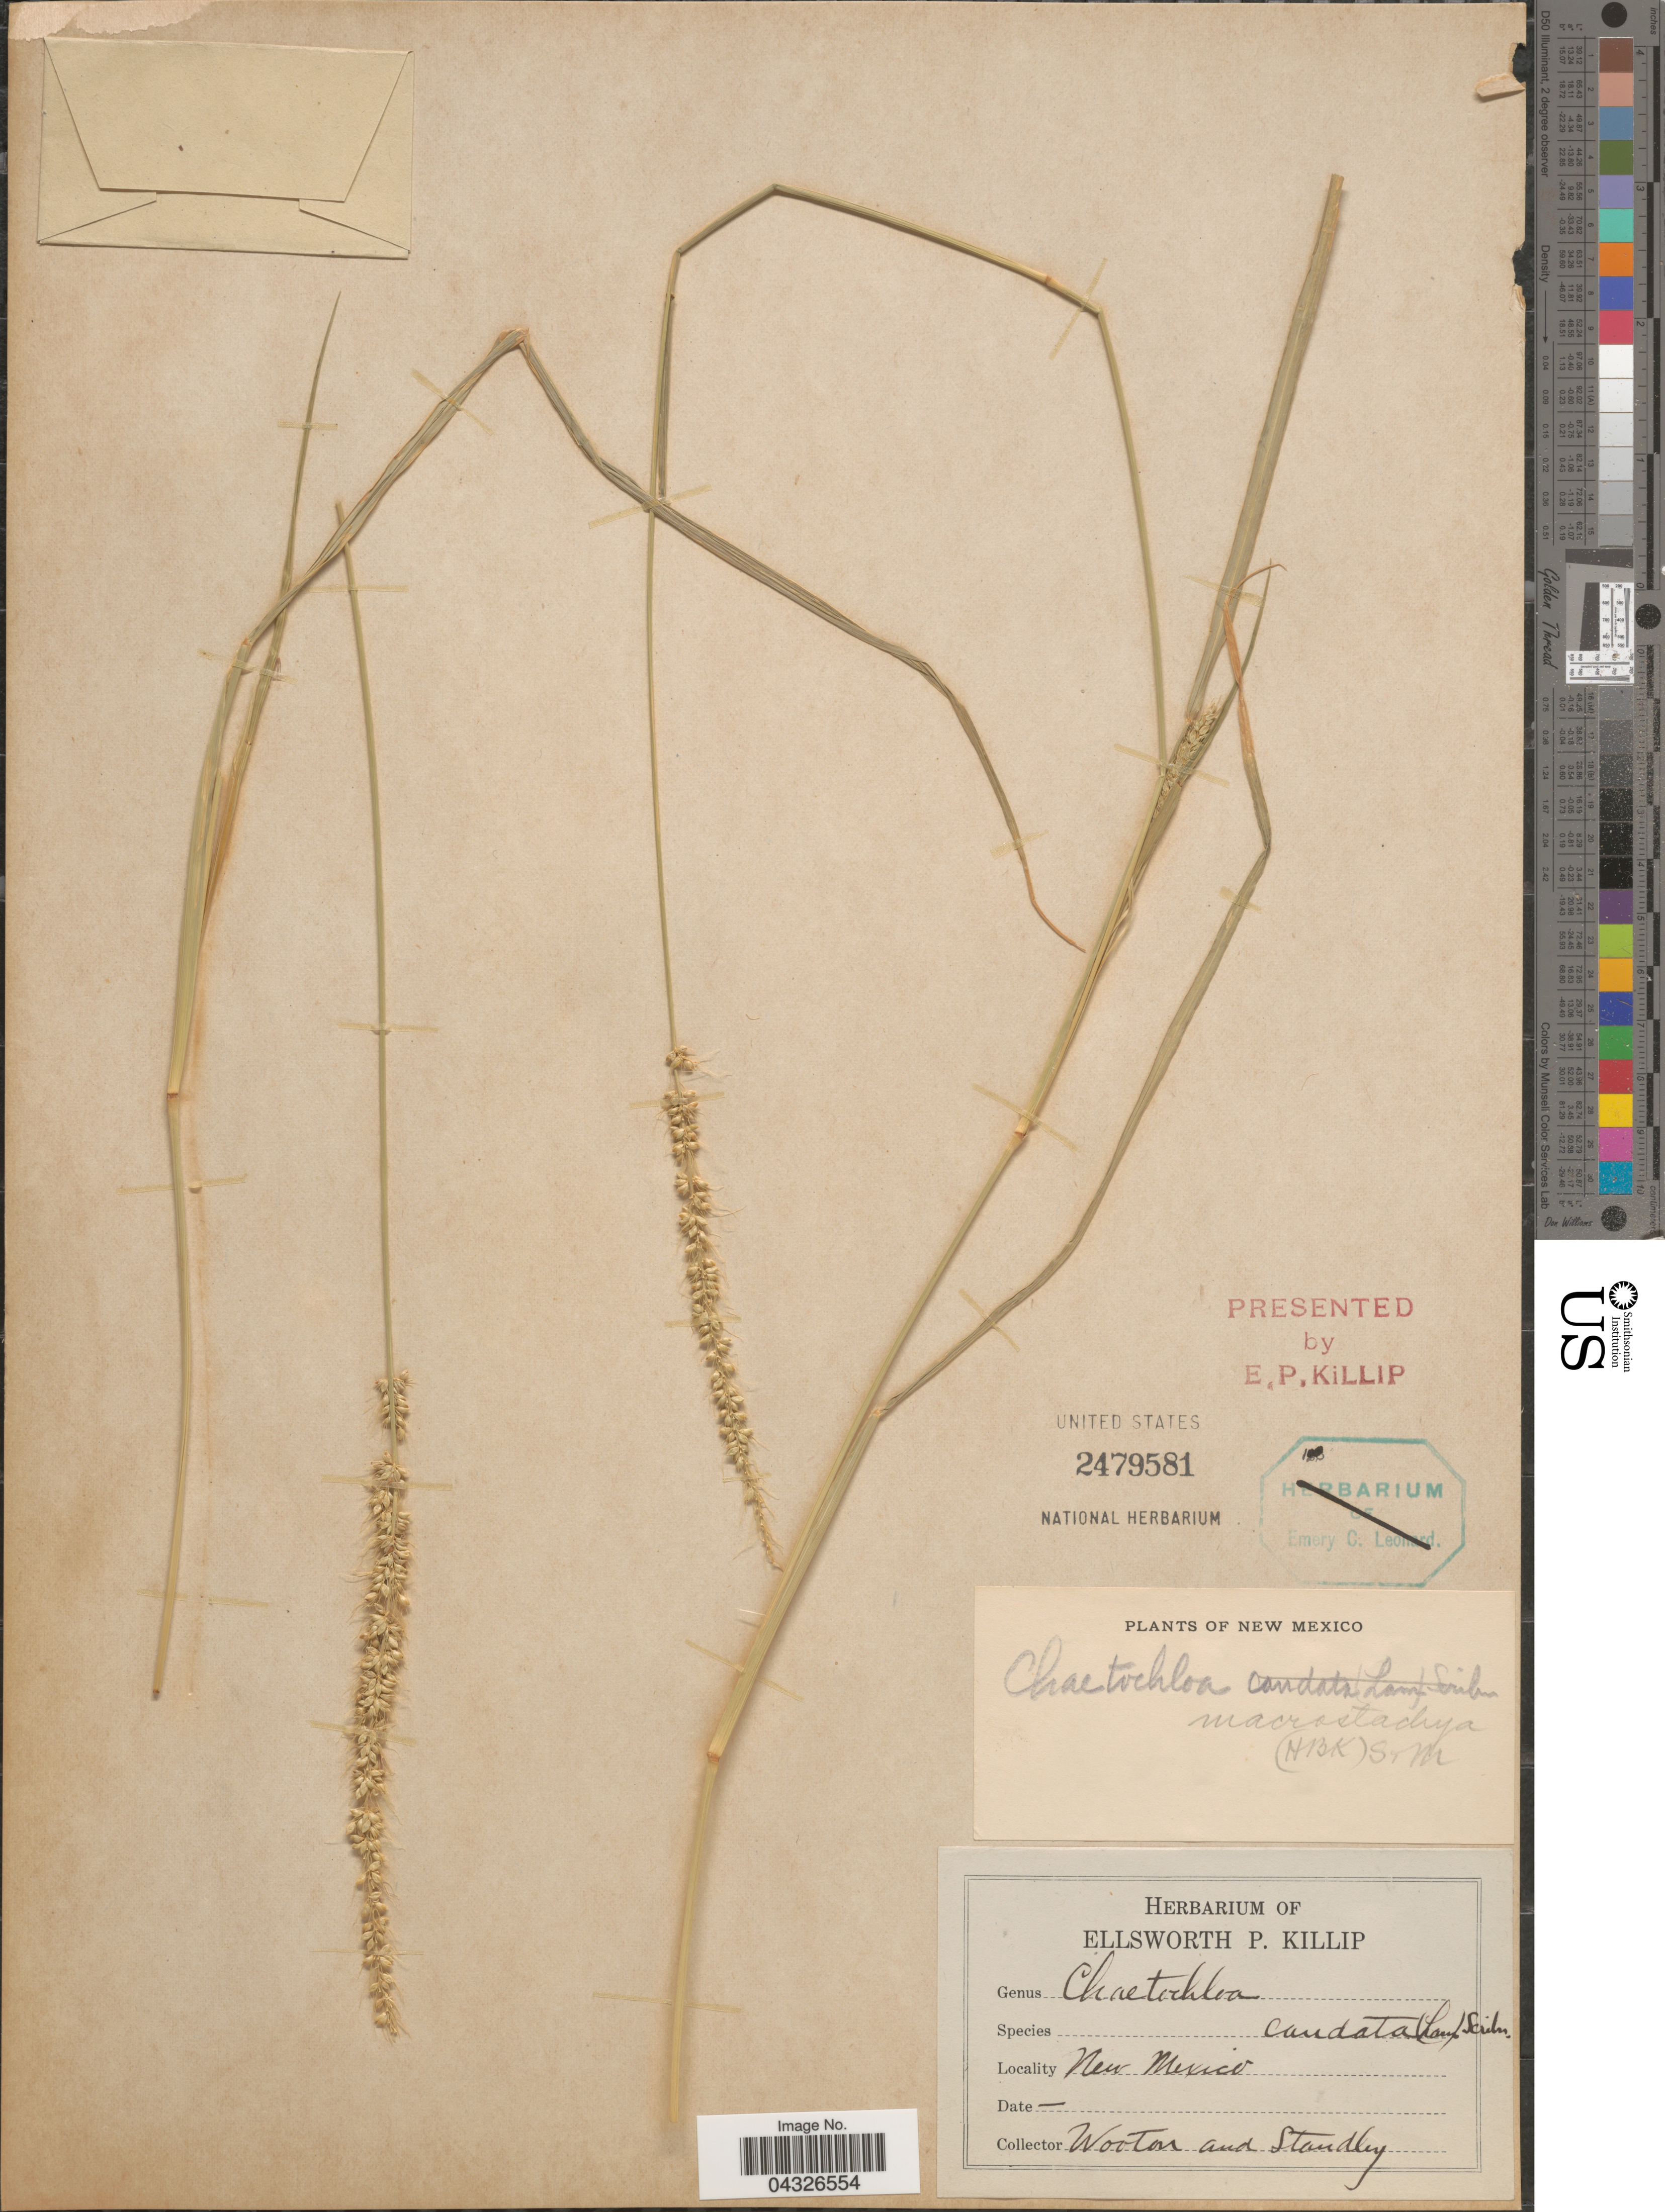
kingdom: Plantae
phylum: Tracheophyta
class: Liliopsida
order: Poales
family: Poaceae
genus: Setaria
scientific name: Setaria sp.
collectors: E. O. Wooton & Standley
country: United States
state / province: New Mexico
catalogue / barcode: US 2479581